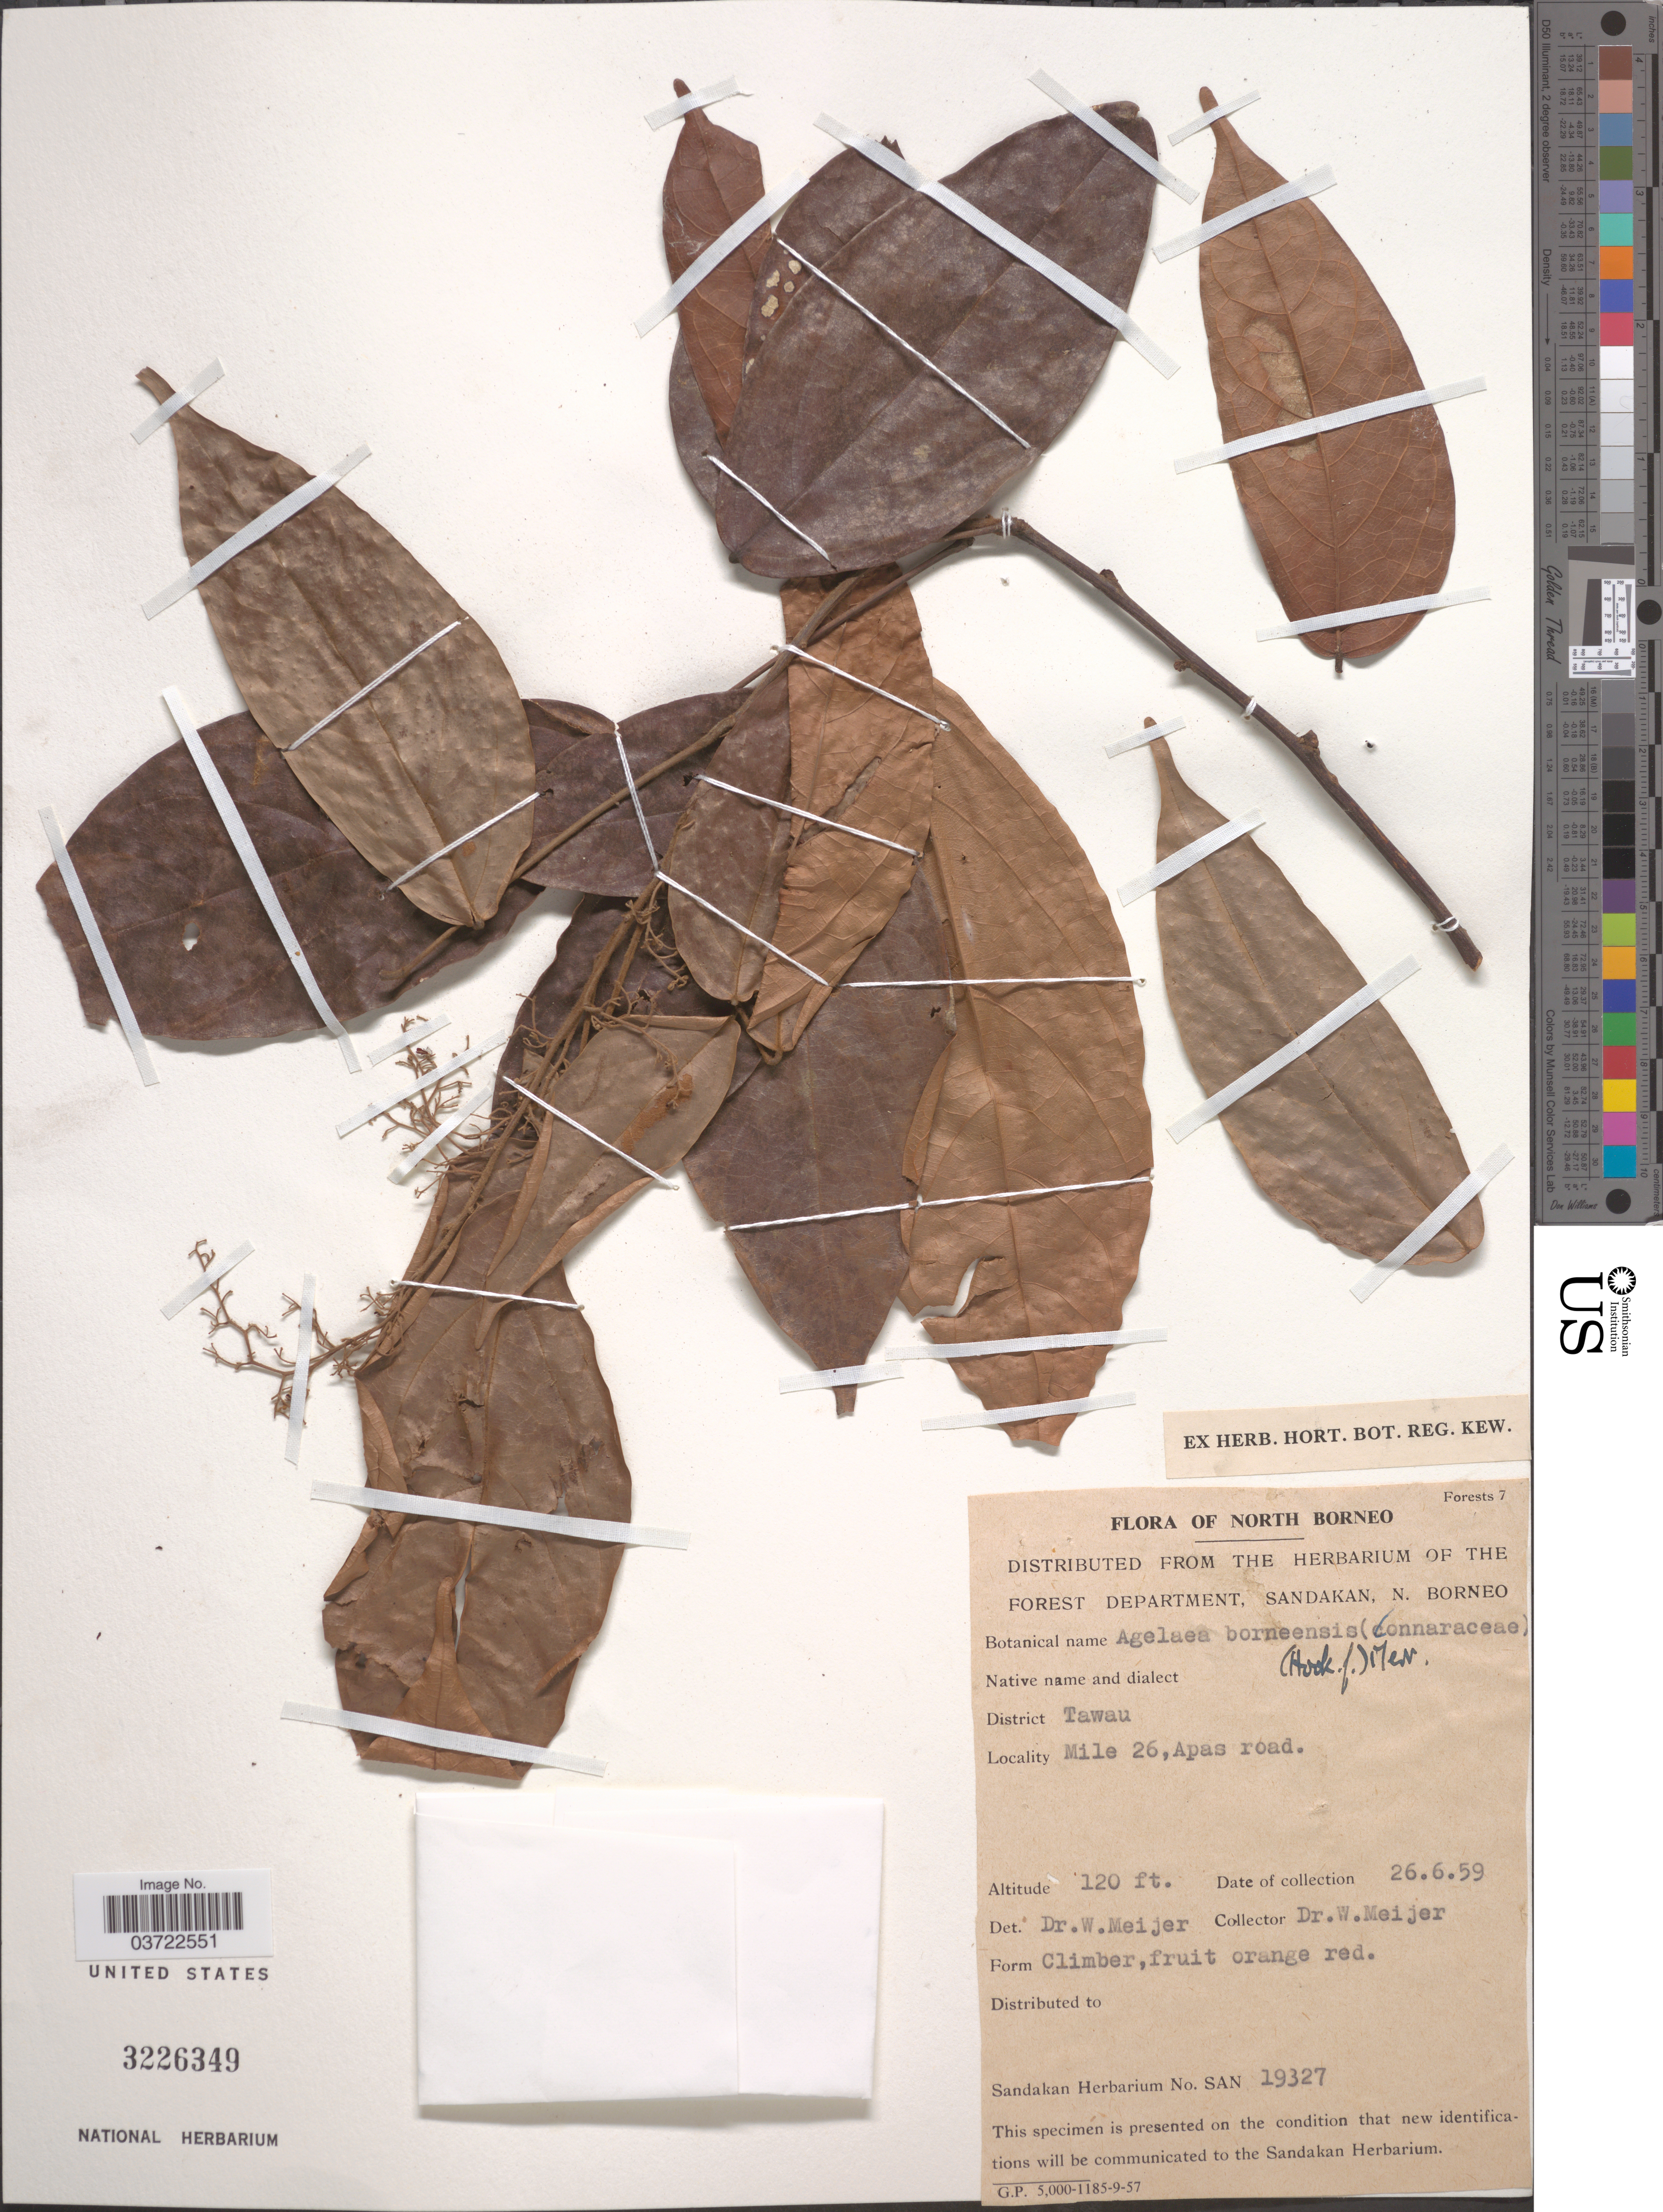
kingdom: Plantae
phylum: Tracheophyta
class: Magnoliopsida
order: Oxalidales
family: Connaraceae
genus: Agelaea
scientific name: Agelaea borneensis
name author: (Hook. f.) Merr.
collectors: W. Meijer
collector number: SAN19327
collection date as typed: Transcribed d/m/y: 26/6/59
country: Malaysia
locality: North Borneo. District Tawau. Mile 26, Apas road.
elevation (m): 37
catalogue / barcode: US 3226349